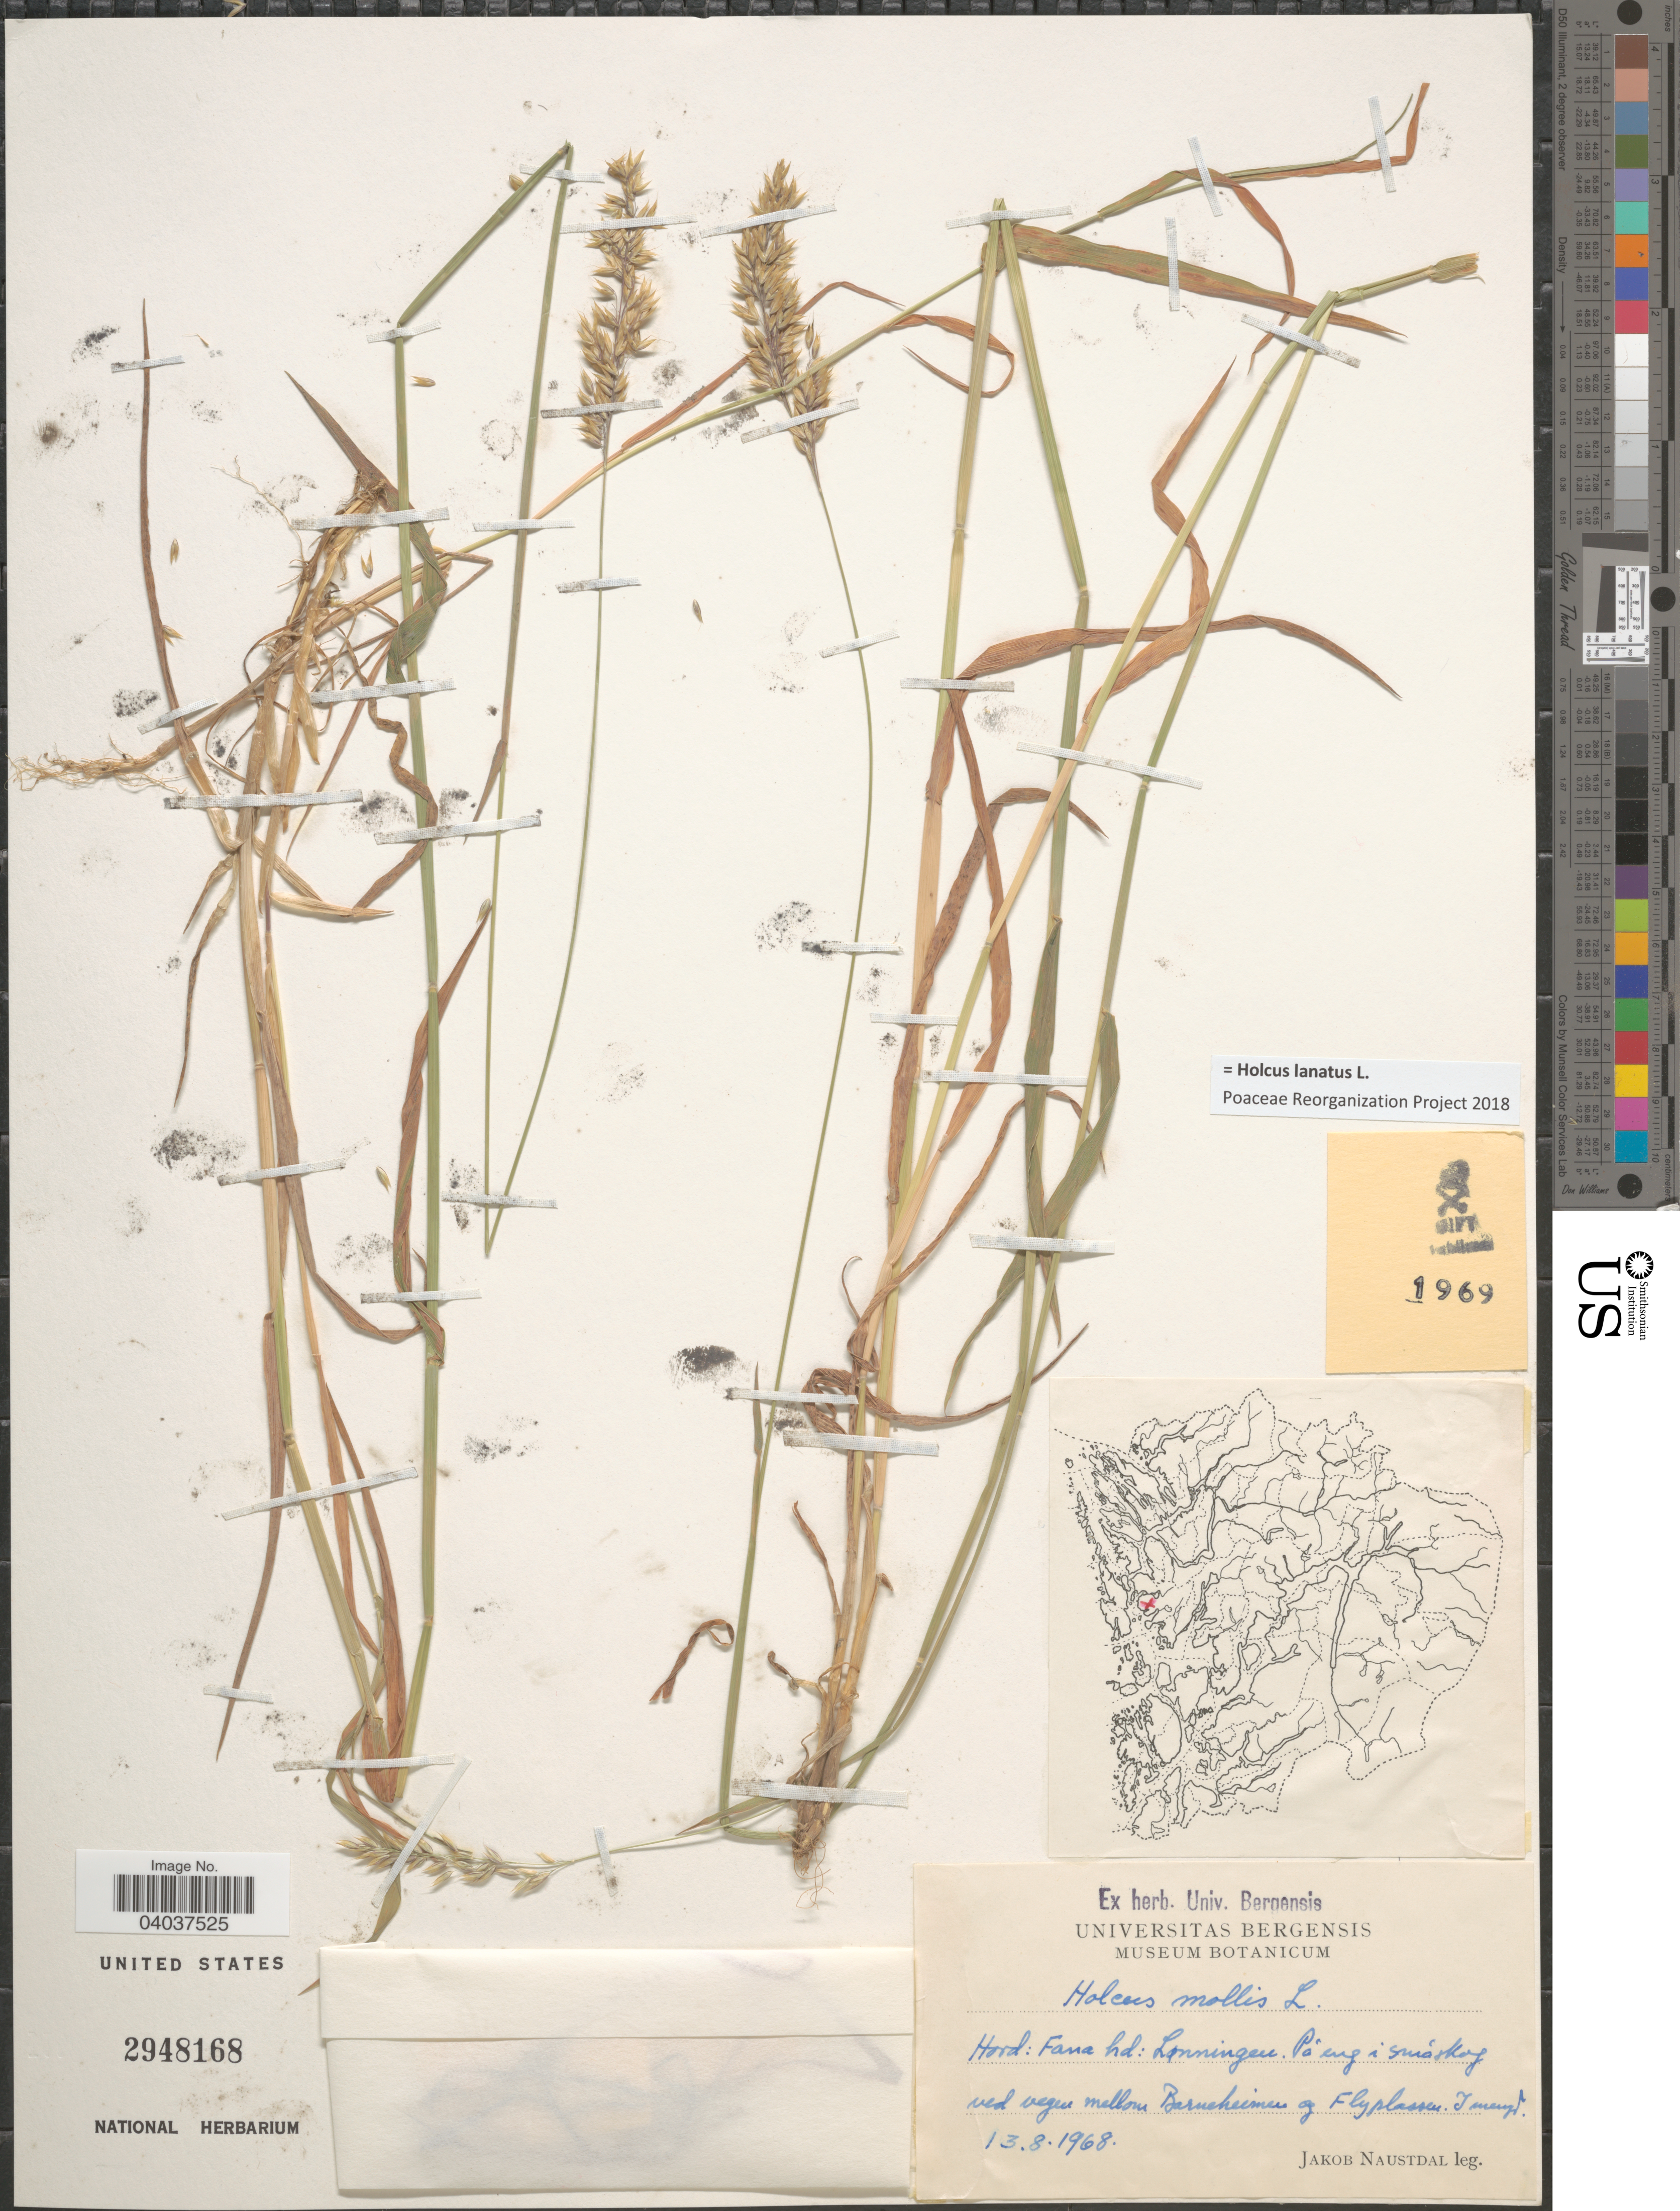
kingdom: Plantae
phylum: Tracheophyta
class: Liliopsida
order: Poales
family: Poaceae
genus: Holcus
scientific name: Holcus lanatus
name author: L.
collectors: J. Naustdal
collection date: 1968-08-13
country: Norway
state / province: Hordaland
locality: Hord: Fana hd: Lønningen. Pa eng in smaskog ved vegen mellom Barneheimen og Flyplassen.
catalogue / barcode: US 2948168